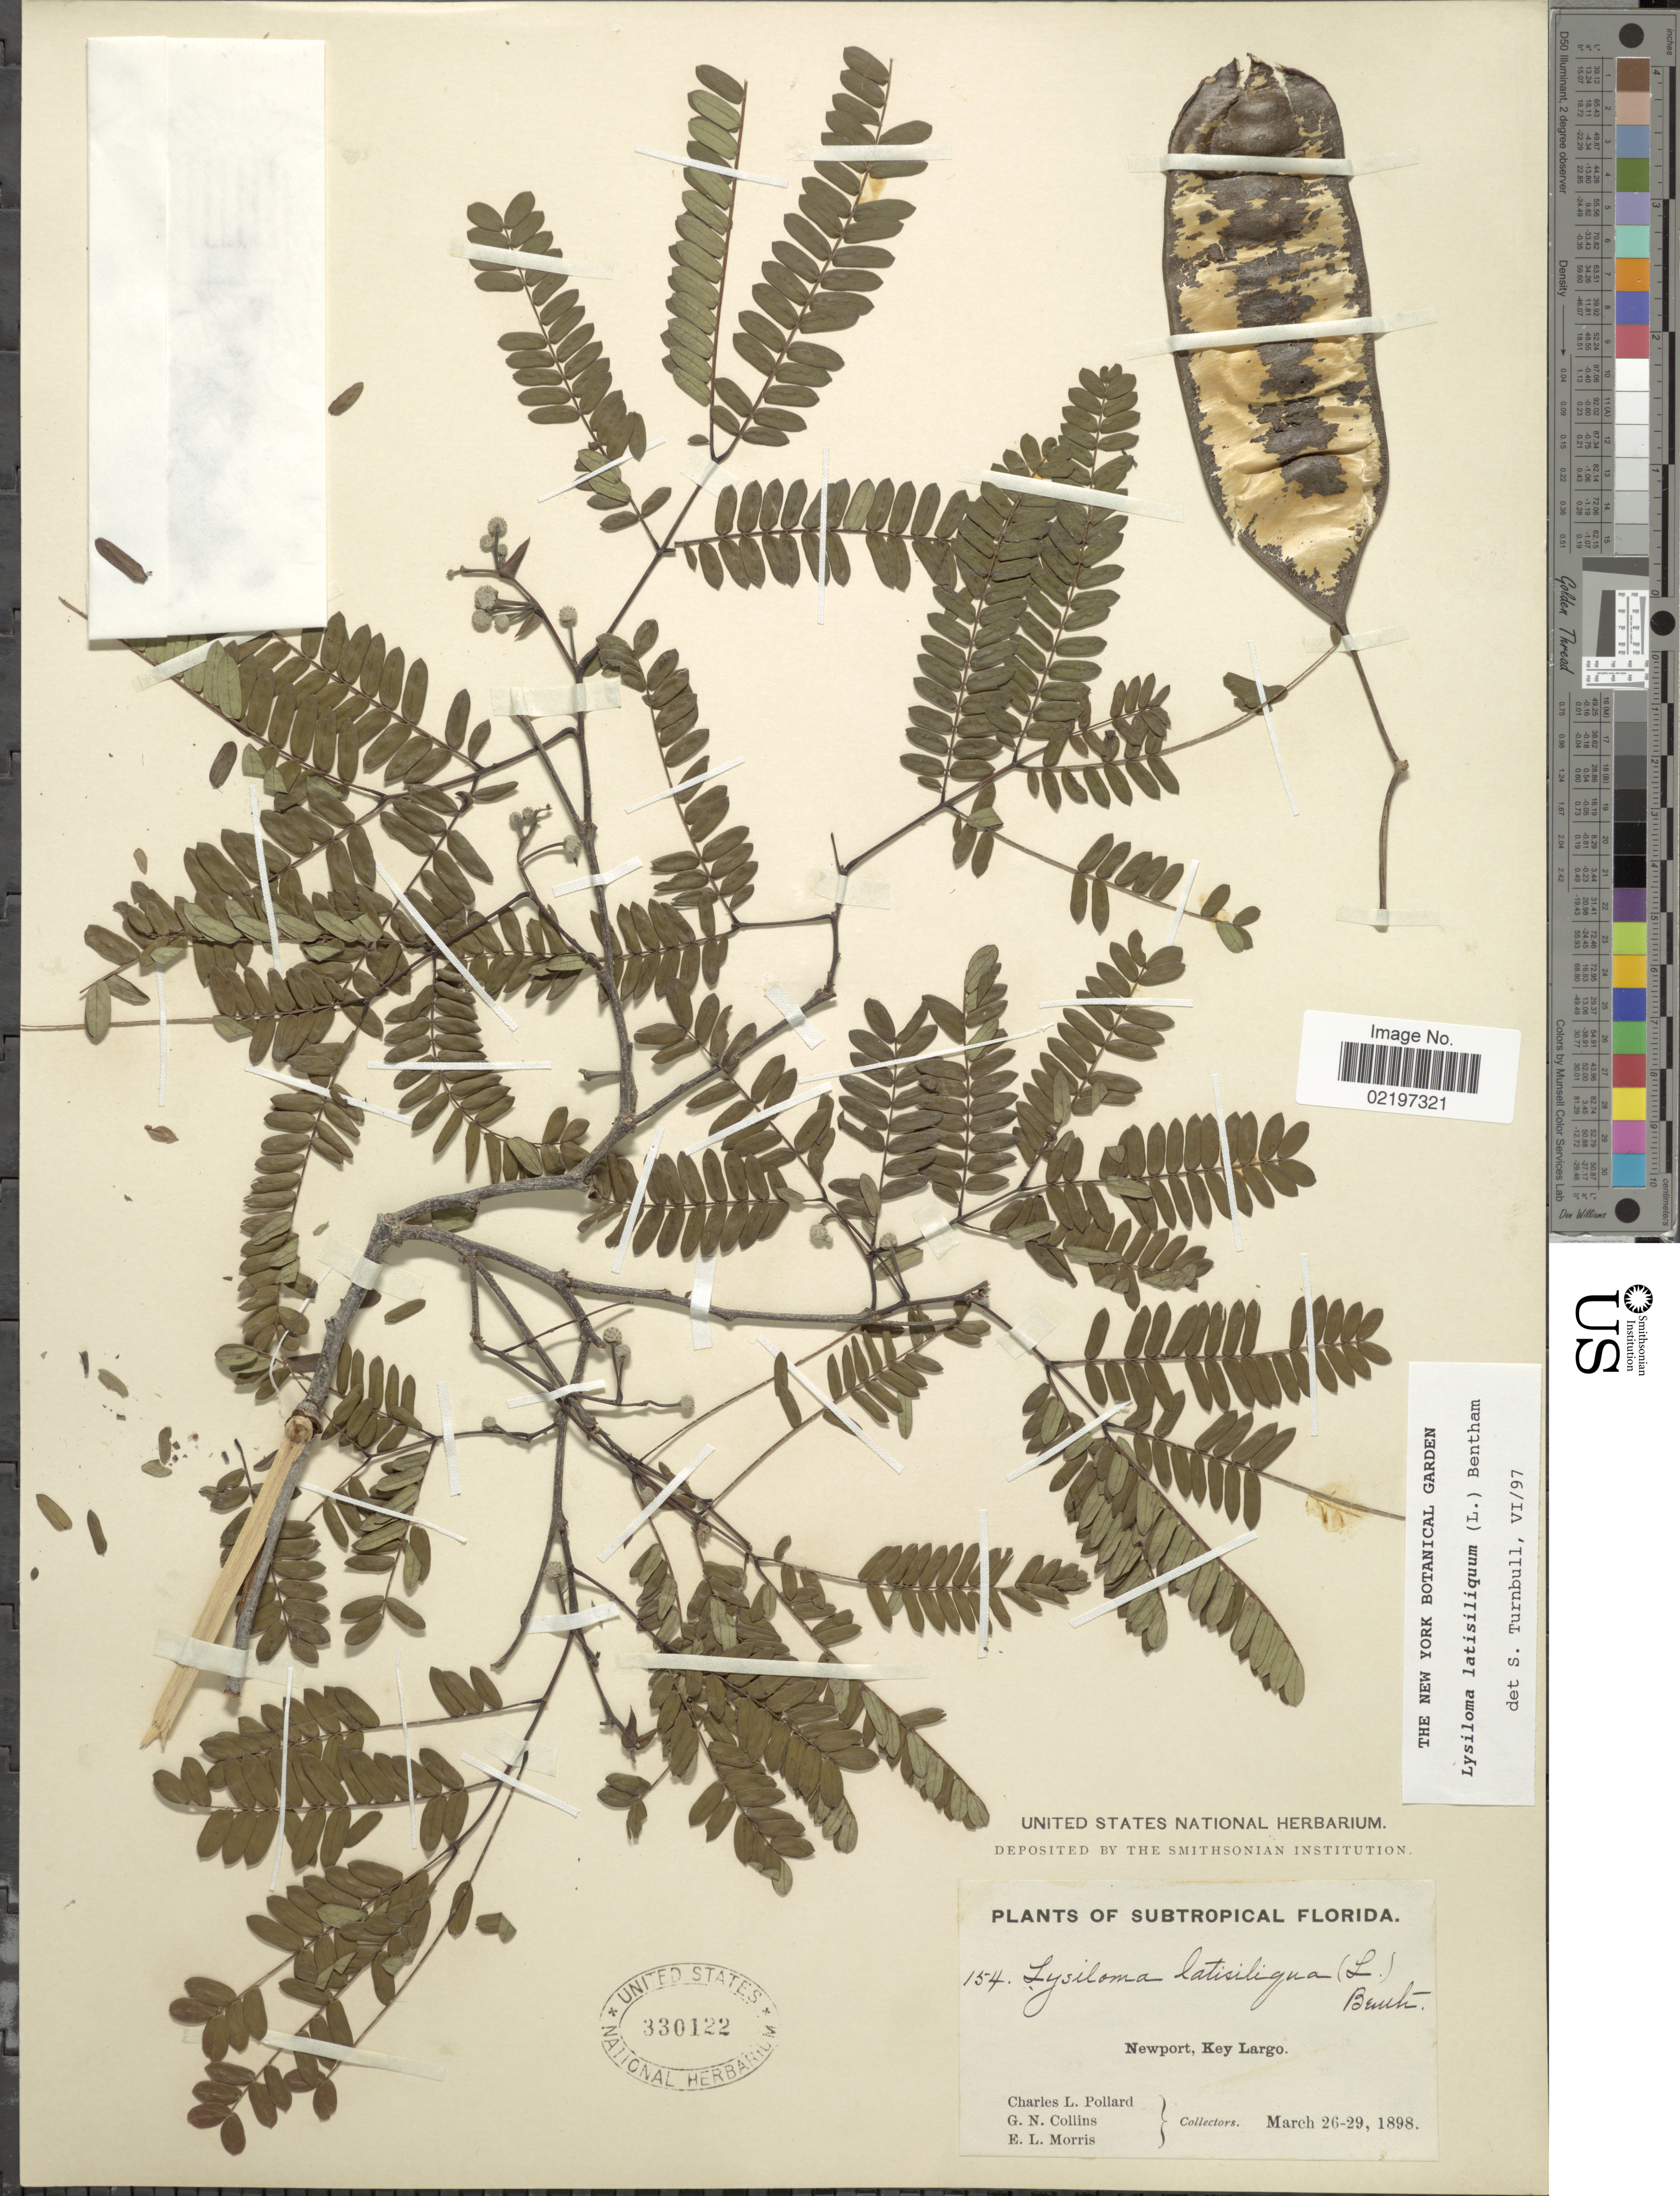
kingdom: Plantae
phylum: Tracheophyta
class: Magnoliopsida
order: Fabales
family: Fabaceae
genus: Lysiloma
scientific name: Lysiloma latisiliquum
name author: (L.) Benth.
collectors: C. L. Pollard, G. Collins & E. Morris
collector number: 154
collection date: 1898-03-26/1898-03-29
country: United States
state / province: Florida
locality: Subtropical Florida, Newport, Key Largo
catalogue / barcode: US 330122